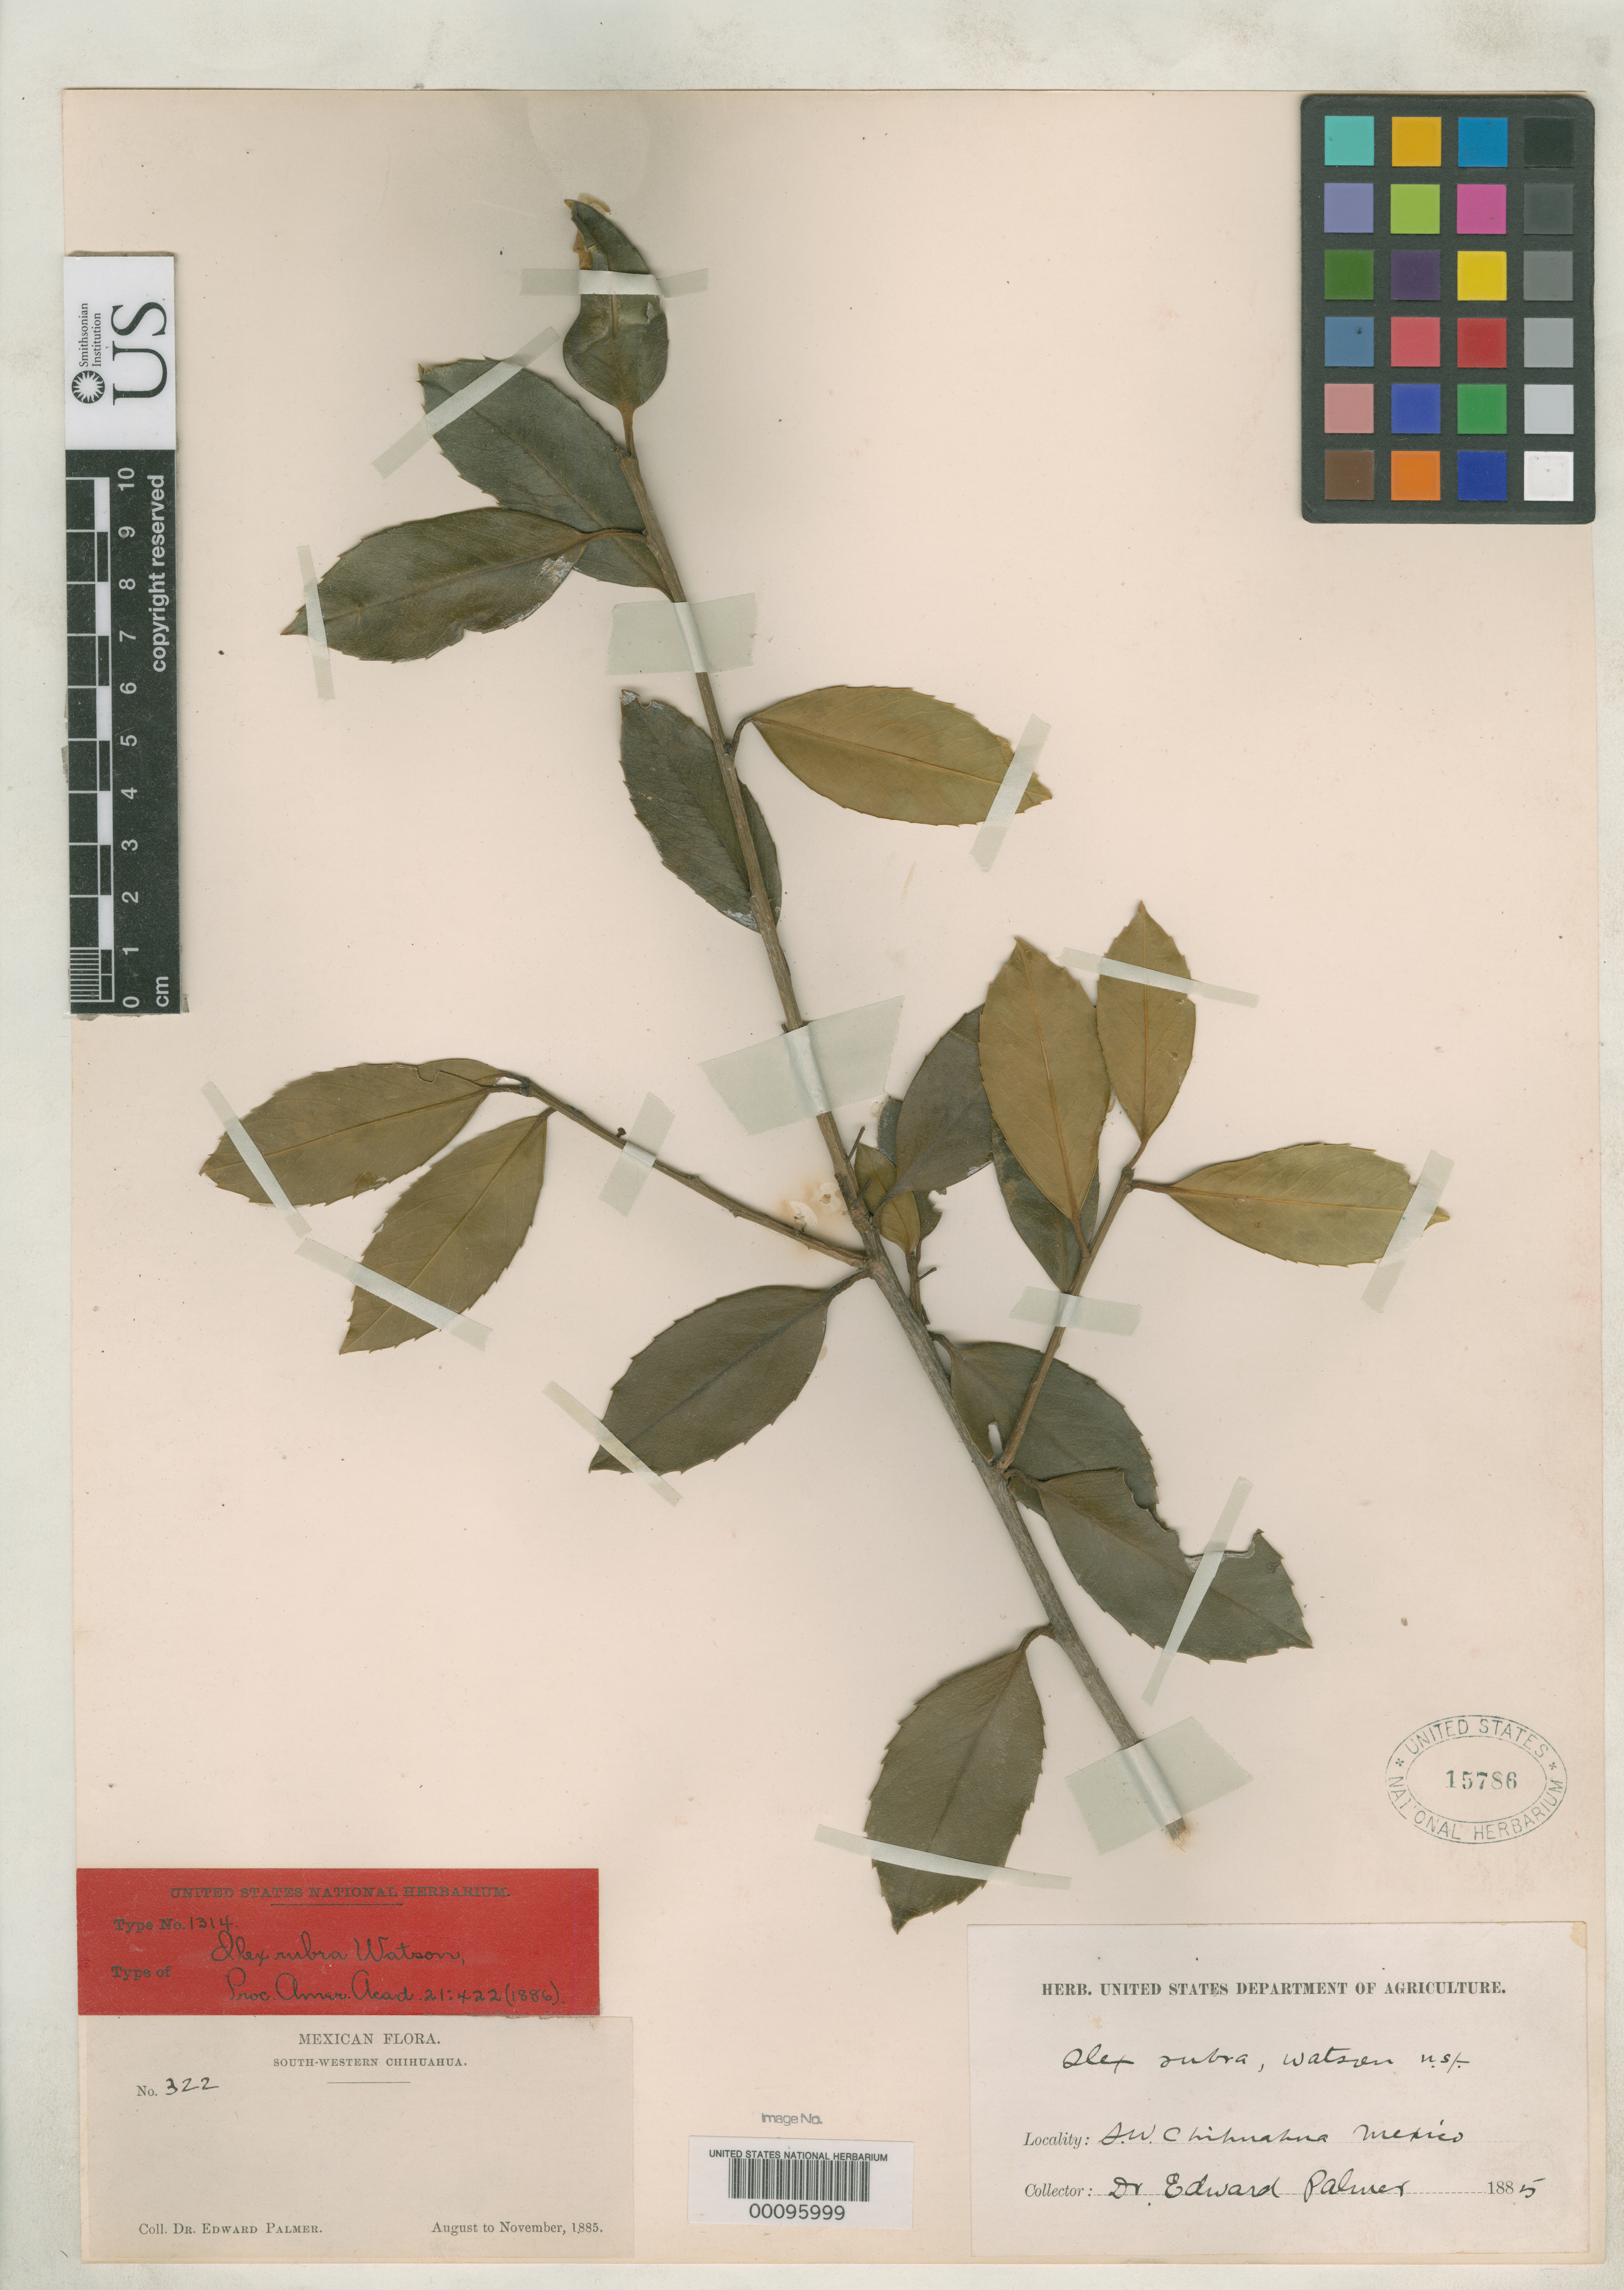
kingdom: Plantae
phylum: Tracheophyta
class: Magnoliopsida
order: Aquifoliales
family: Aquifoliaceae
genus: Ilex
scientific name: Ilex rubra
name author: S. Watson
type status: Type Collection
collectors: E. Palmer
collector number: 322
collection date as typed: Aug 1885 to -- Nov 1885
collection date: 1885-08/1885-11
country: Mexico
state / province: Chihuahua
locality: South-western Chihuahua.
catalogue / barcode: US 15786